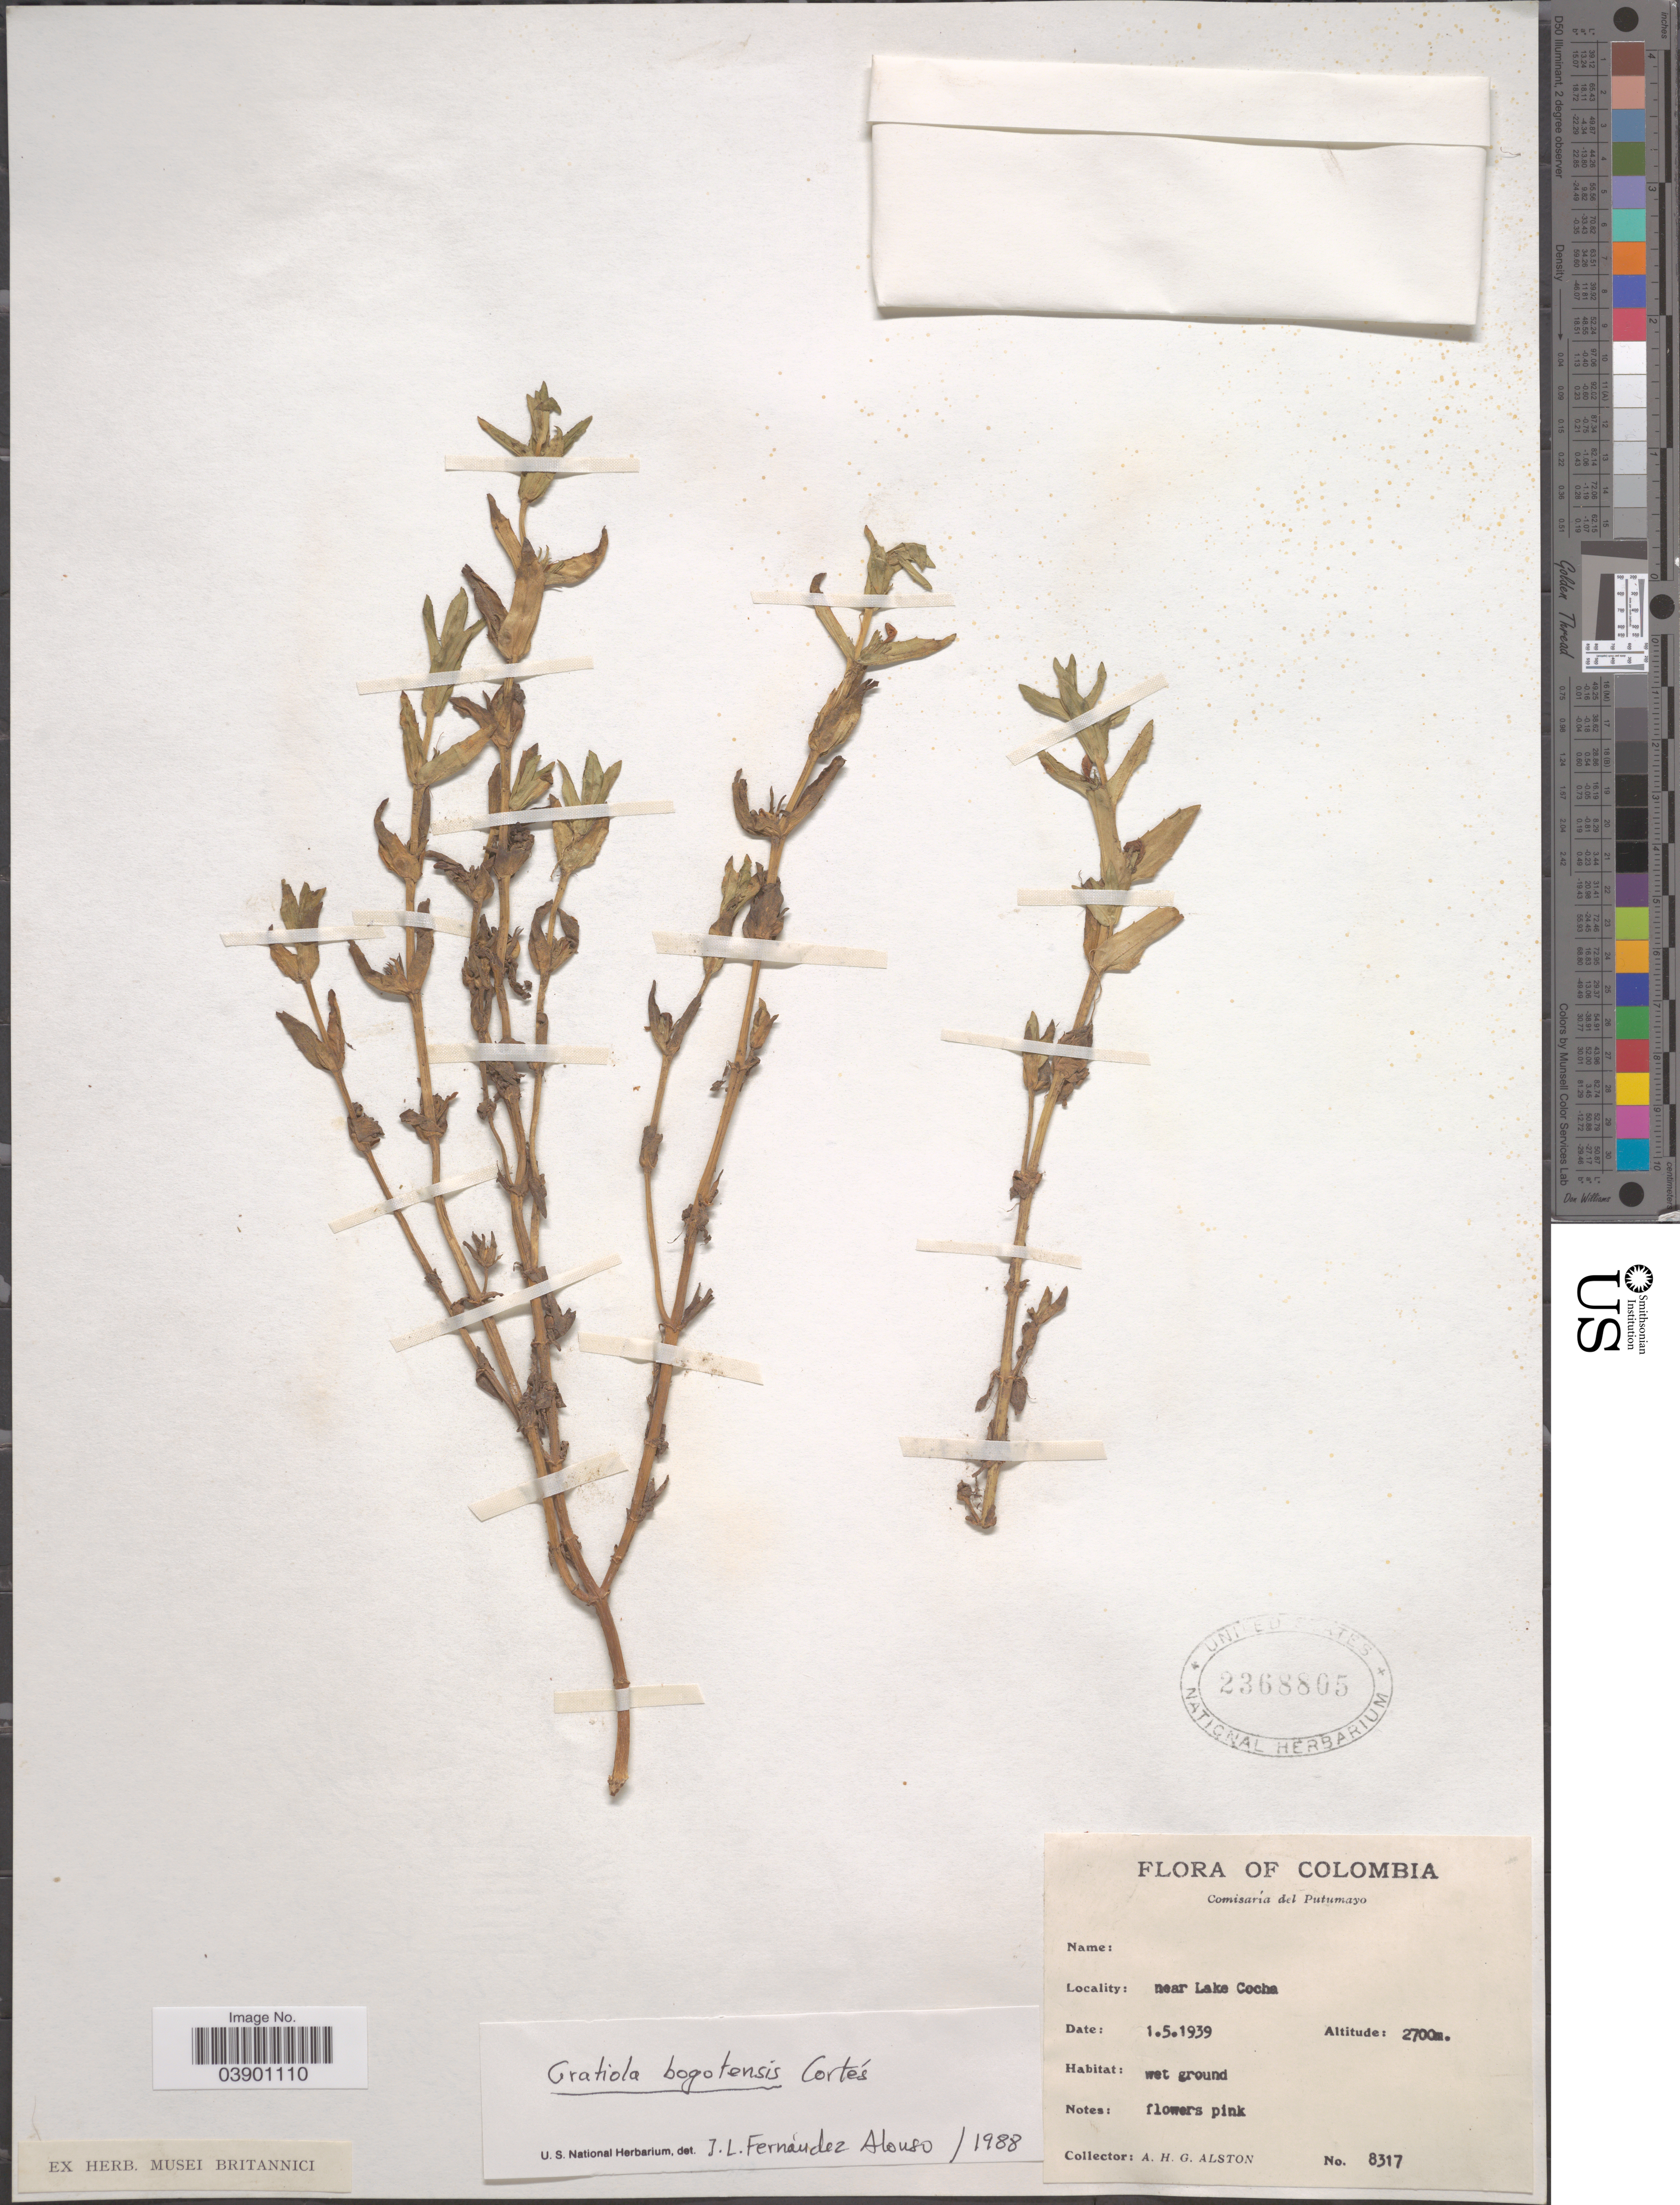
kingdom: Plantae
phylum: Tracheophyta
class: Magnoliopsida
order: Lamiales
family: Plantaginaceae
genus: Gratiola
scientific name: Gratiola bogotensis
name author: Cortés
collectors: A. H. Alston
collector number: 8317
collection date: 1939-05-01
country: Colombia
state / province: Putumayo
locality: Comisaría del Putumayo. Near Lake Cocha.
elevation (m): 2700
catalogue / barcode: US 2368805